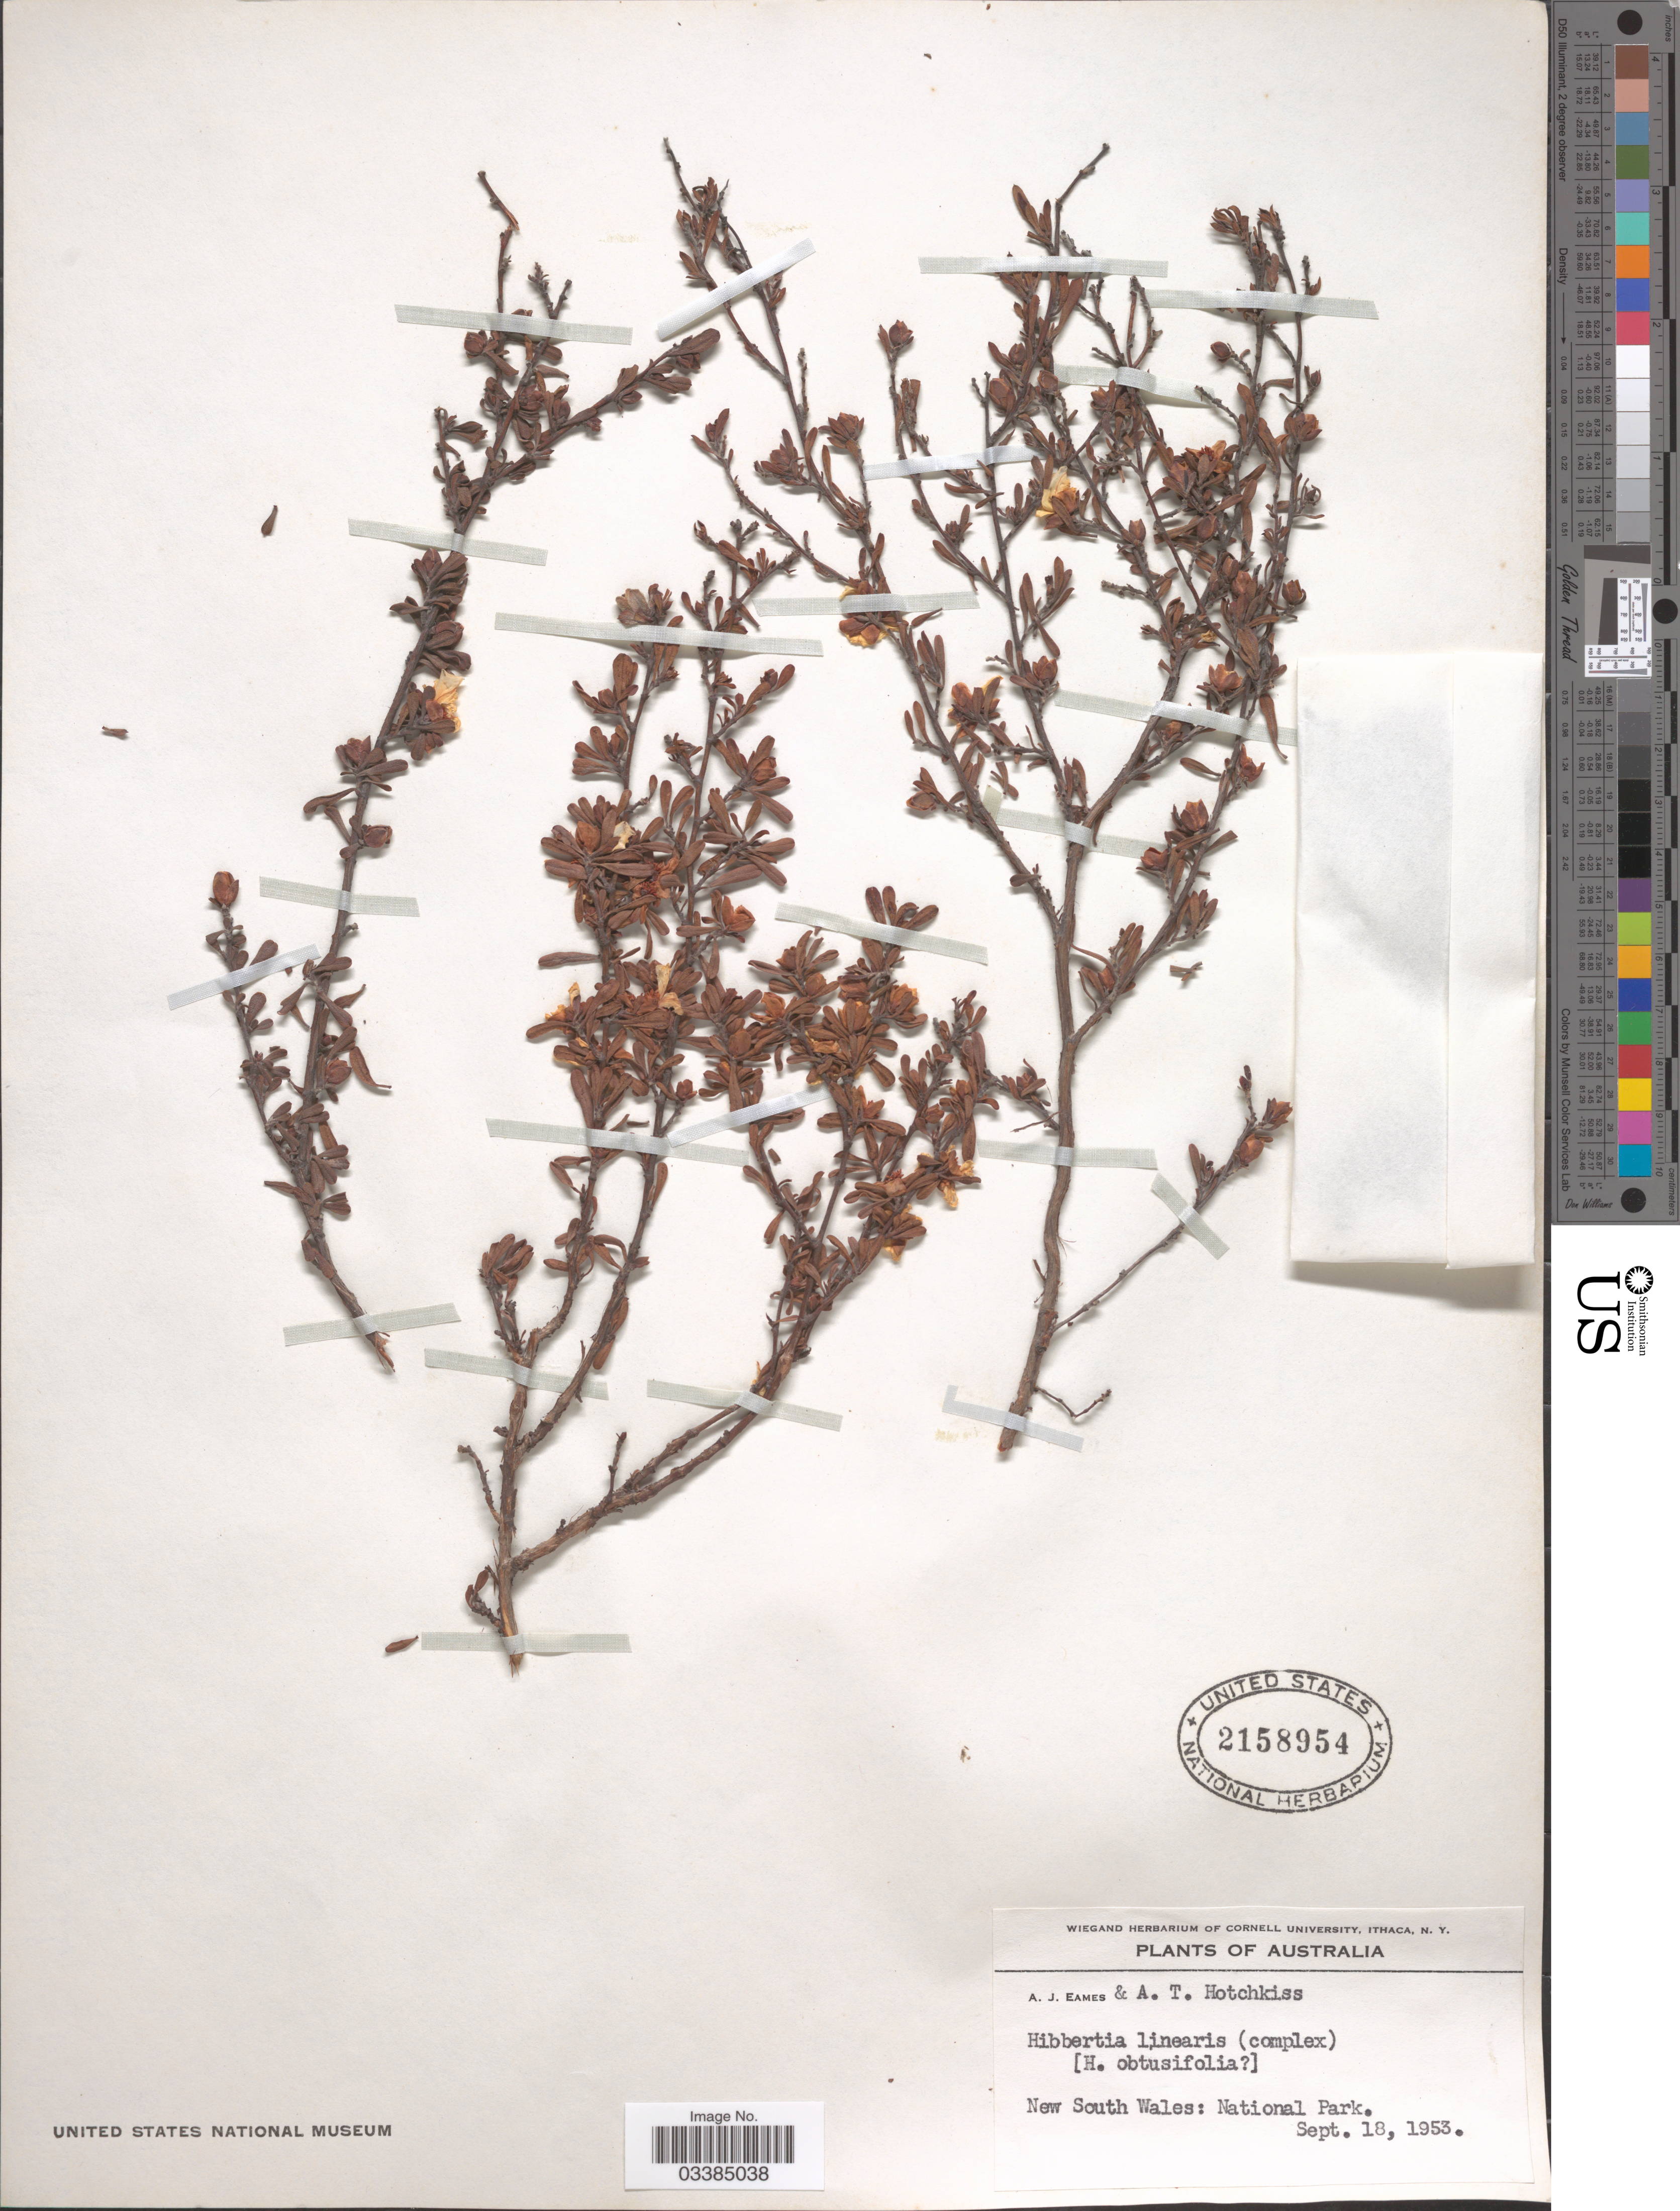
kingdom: Plantae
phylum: Tracheophyta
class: Magnoliopsida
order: Dilleniales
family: Dilleniaceae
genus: Hibbertia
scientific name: Hibbertia linearis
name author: R. Br. ex DC.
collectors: A. J. Eames & A. Hotchkiss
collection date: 1953-09-18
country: Australia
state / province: New South Wales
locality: National Park.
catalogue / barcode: US 2158954